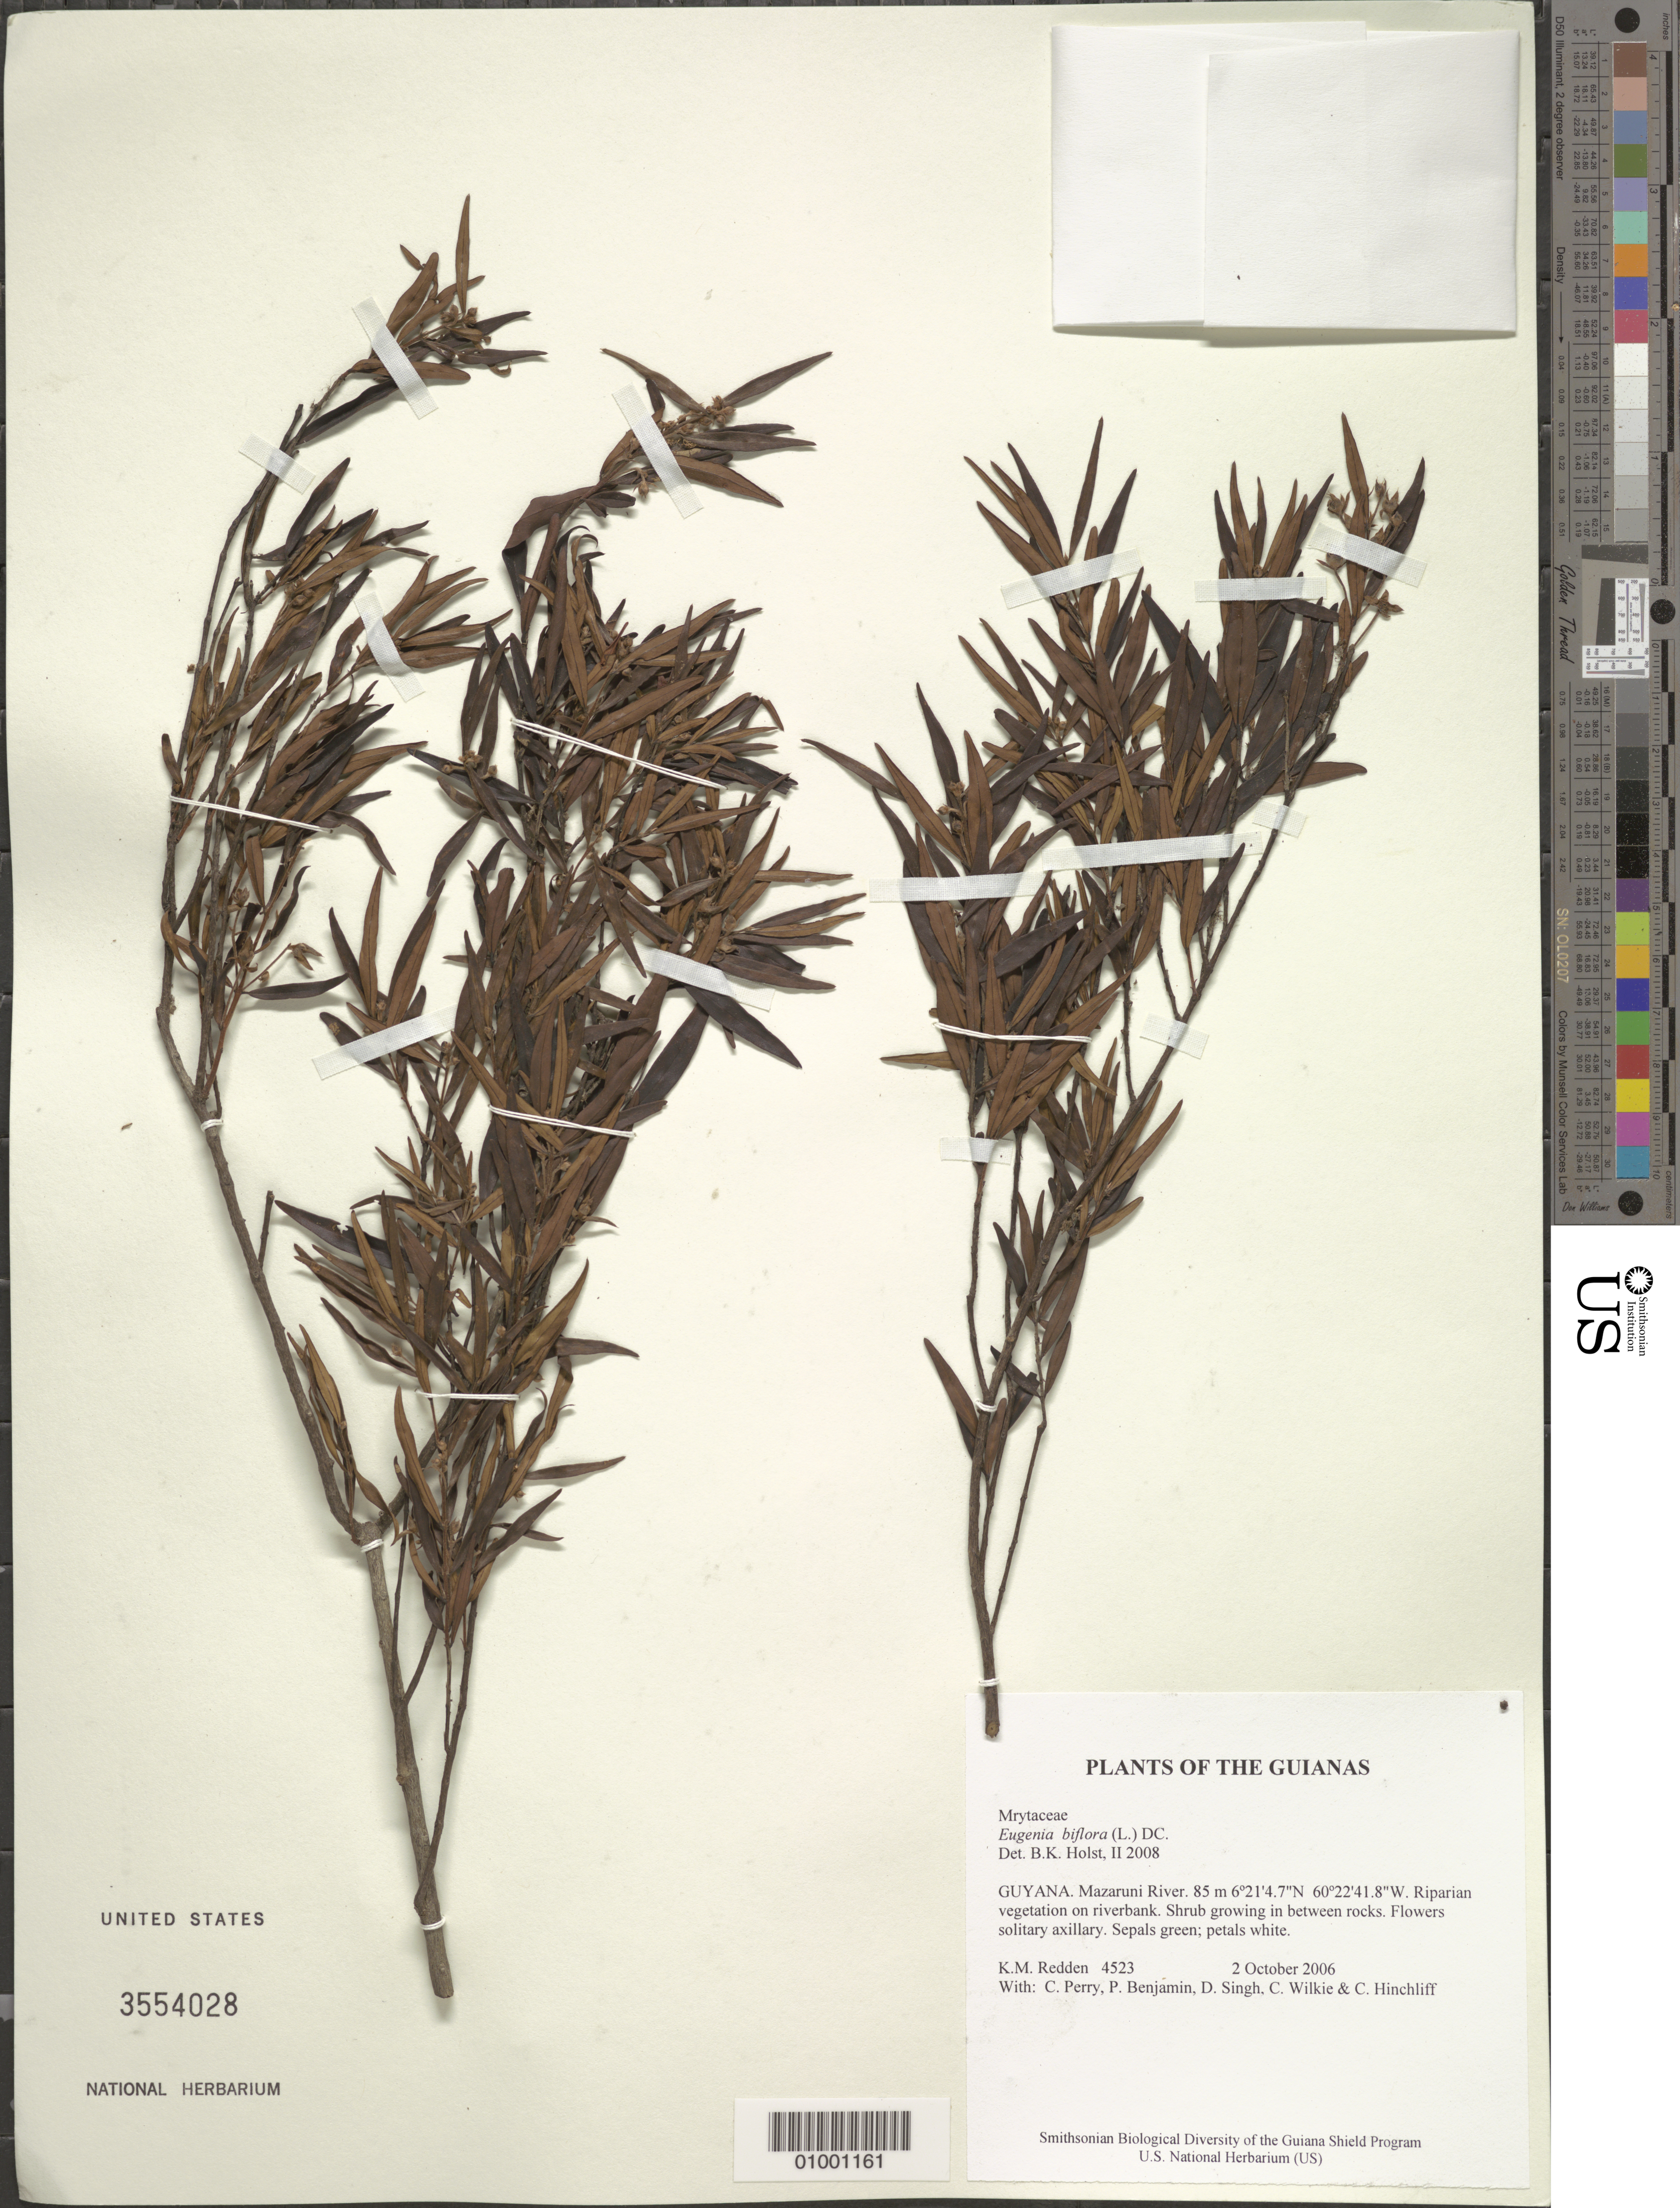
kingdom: Plantae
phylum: Tracheophyta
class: Magnoliopsida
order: Myrtales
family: Myrtaceae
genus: Eugenia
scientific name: Eugenia biflora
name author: (L.) DC.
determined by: Holst, Bruce K.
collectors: K. M. Redden, C. Perry, P. Benjamin, D. Singh, C. Wilkie & C. E. Hinchliff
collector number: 4523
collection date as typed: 2 October 2006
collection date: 2006-10-02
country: Guyana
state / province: Cuyuni-Mazaruni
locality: Mazaruni River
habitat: Riparian vegetation on riverbank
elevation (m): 85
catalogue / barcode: US 3554028